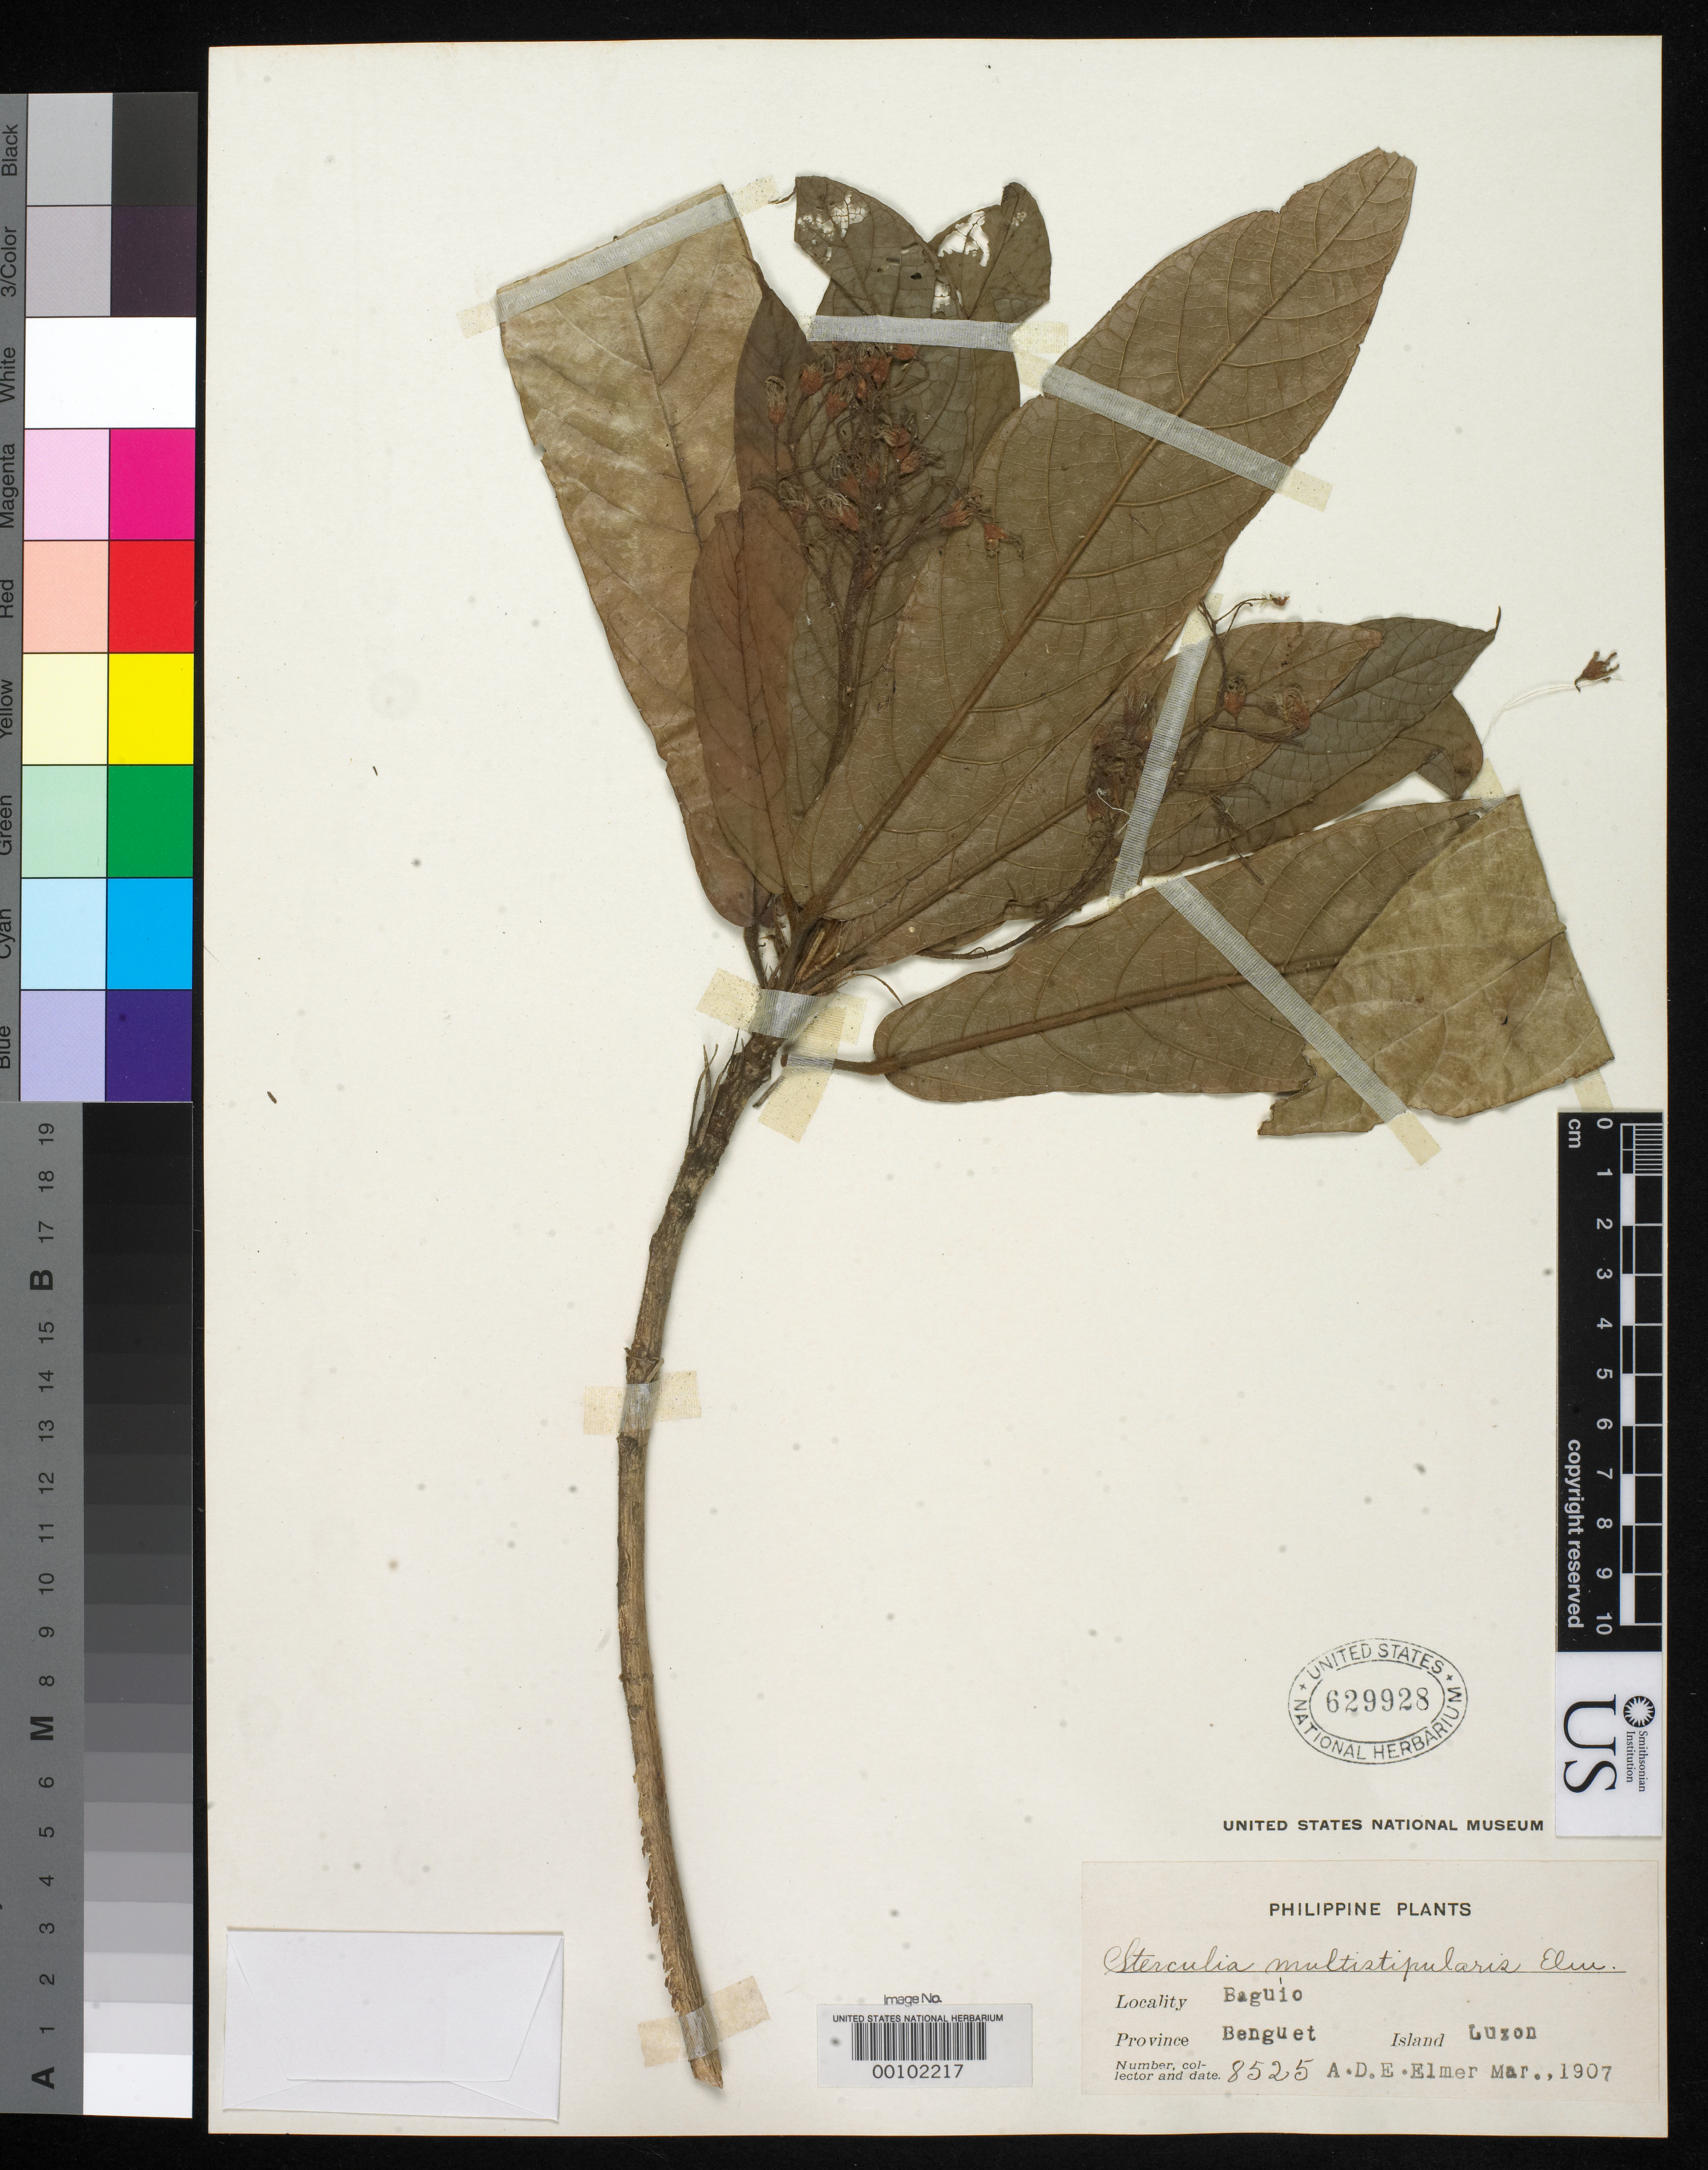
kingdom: Plantae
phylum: Tracheophyta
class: Magnoliopsida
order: Malvales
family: Malvaceae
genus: Sterculia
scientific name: Sterculia multistipularis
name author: Elmer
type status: Isotype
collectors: A. D. E. Elmer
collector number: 8525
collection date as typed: Mar 1907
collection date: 1907-03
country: Philippines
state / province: Cordillera (Administrative Region)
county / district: Benguet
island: Luzon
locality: Baguio.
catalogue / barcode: US 629928